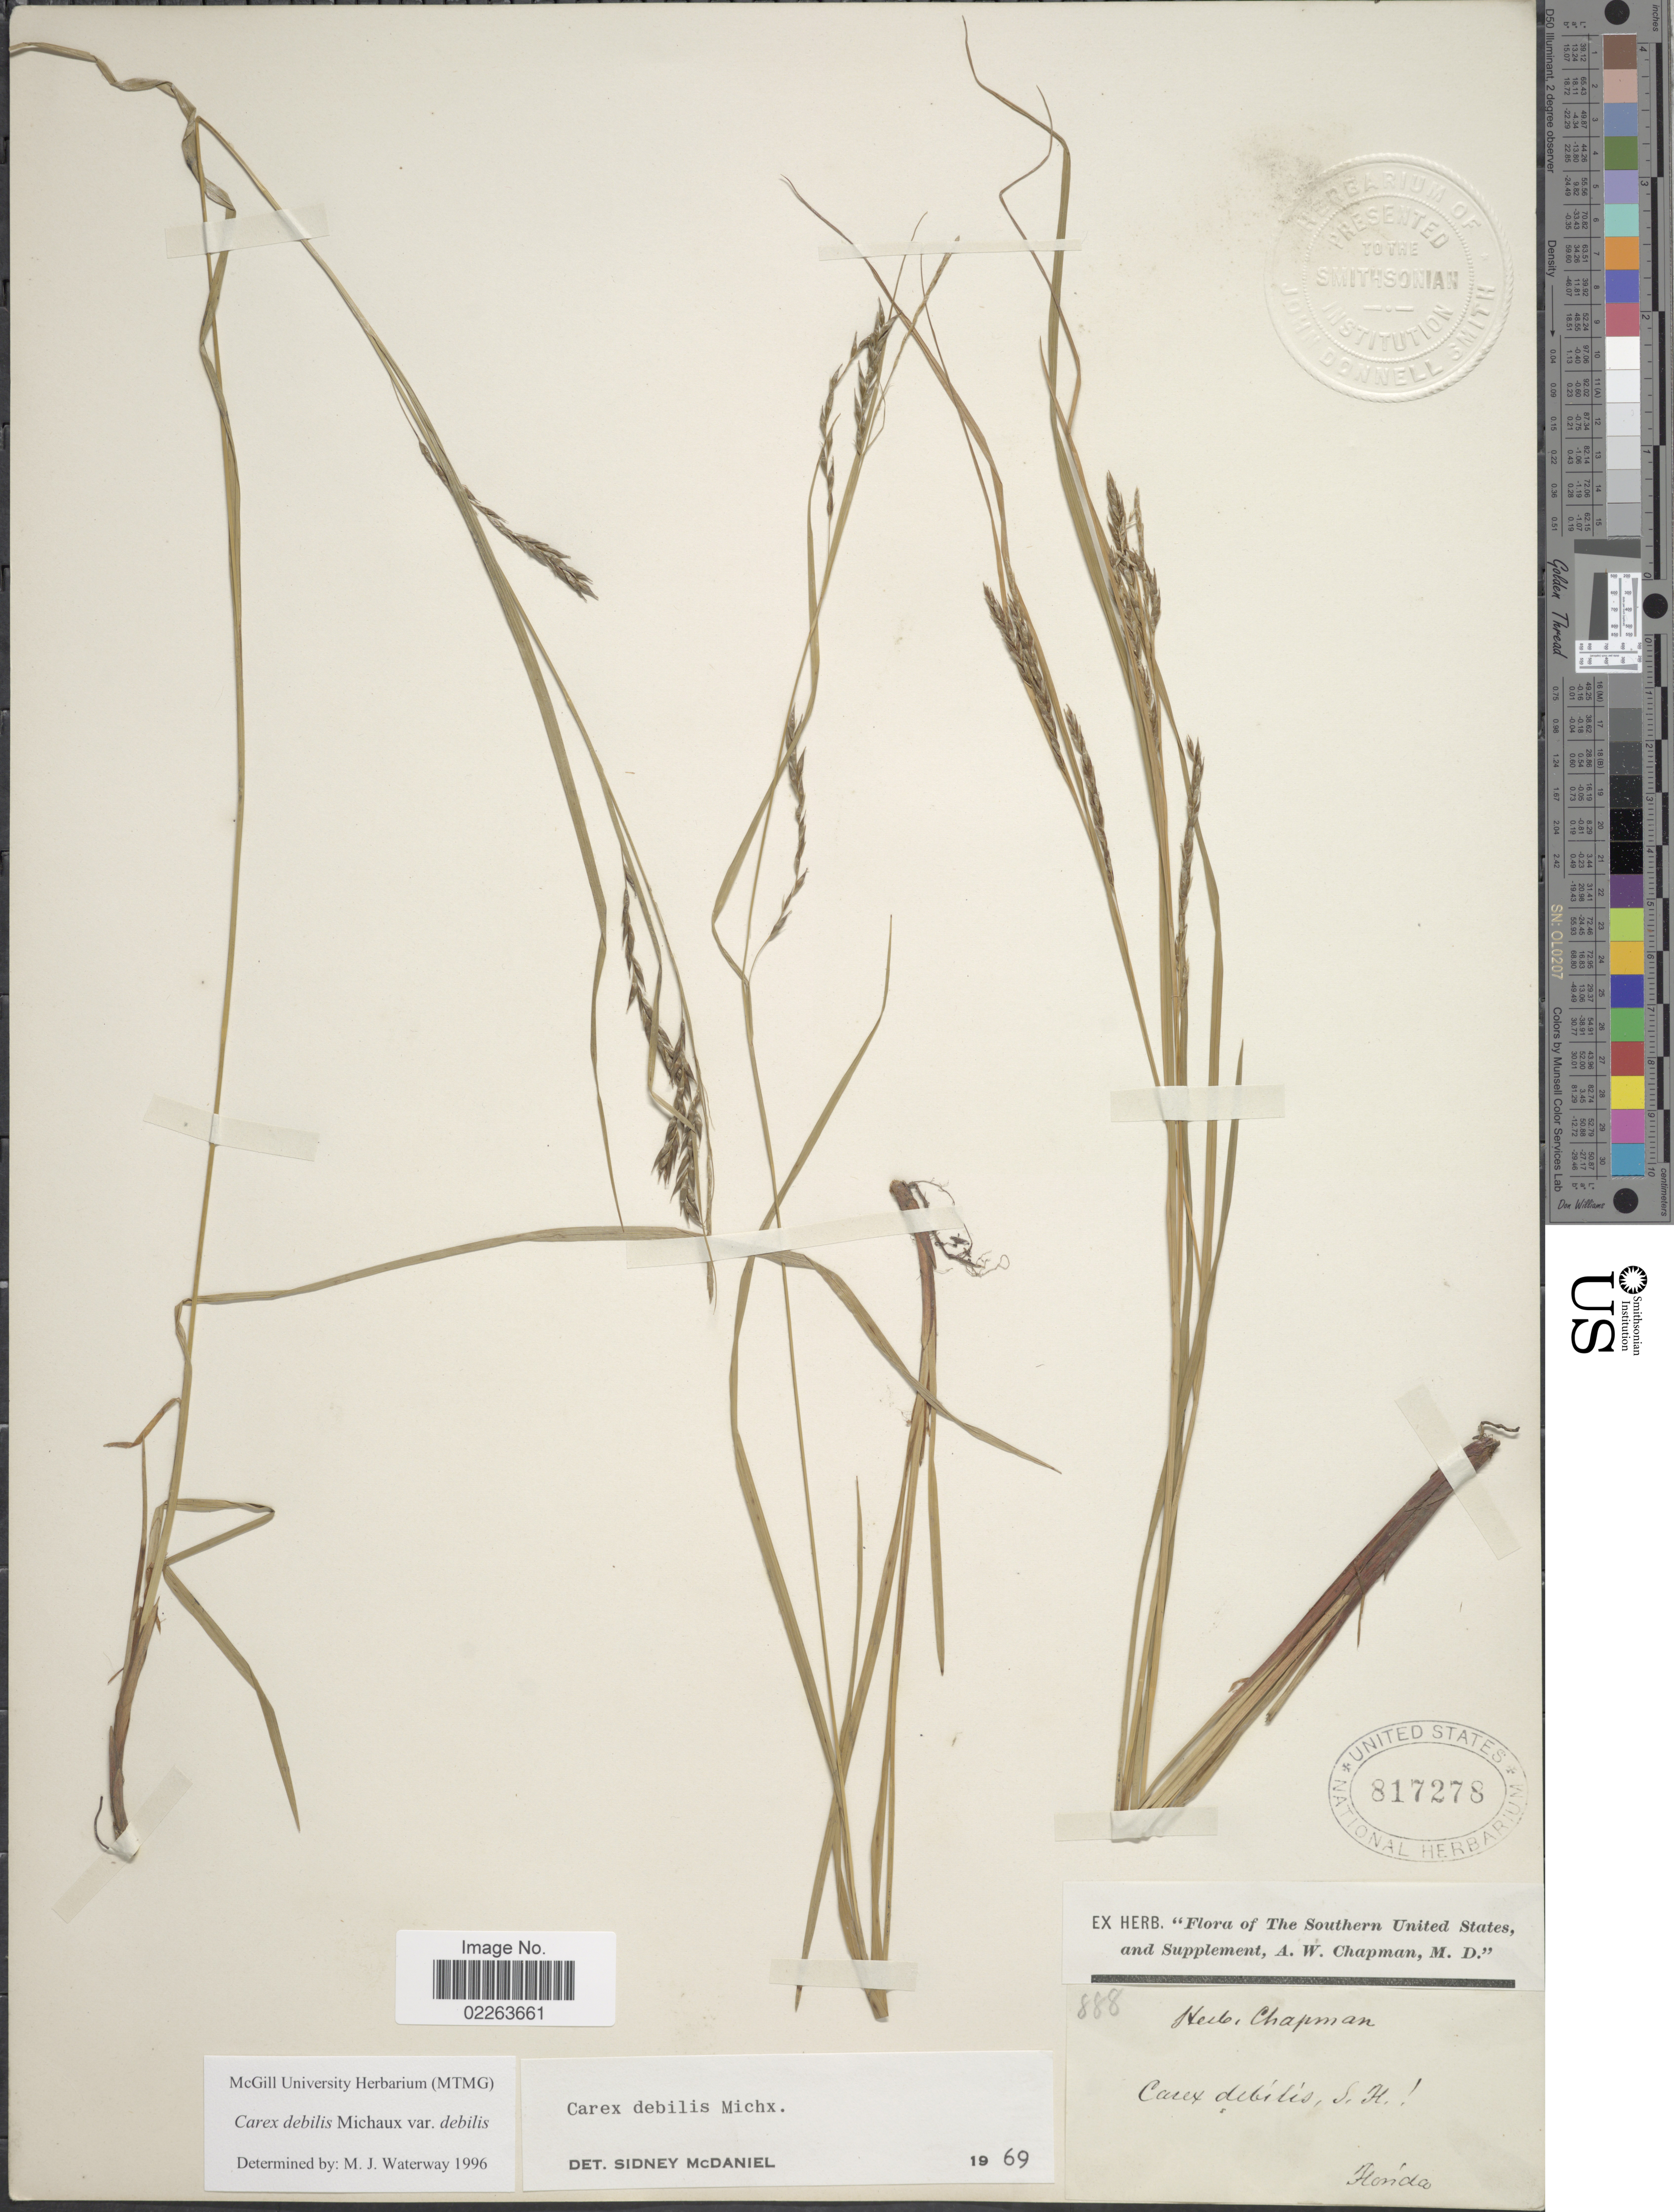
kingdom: Plantae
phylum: Tracheophyta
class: Liliopsida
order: Poales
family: Cyperaceae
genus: Carex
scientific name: Carex debilis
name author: Michx.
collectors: A. W. Chapman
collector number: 888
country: United States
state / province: Florida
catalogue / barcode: US 817278